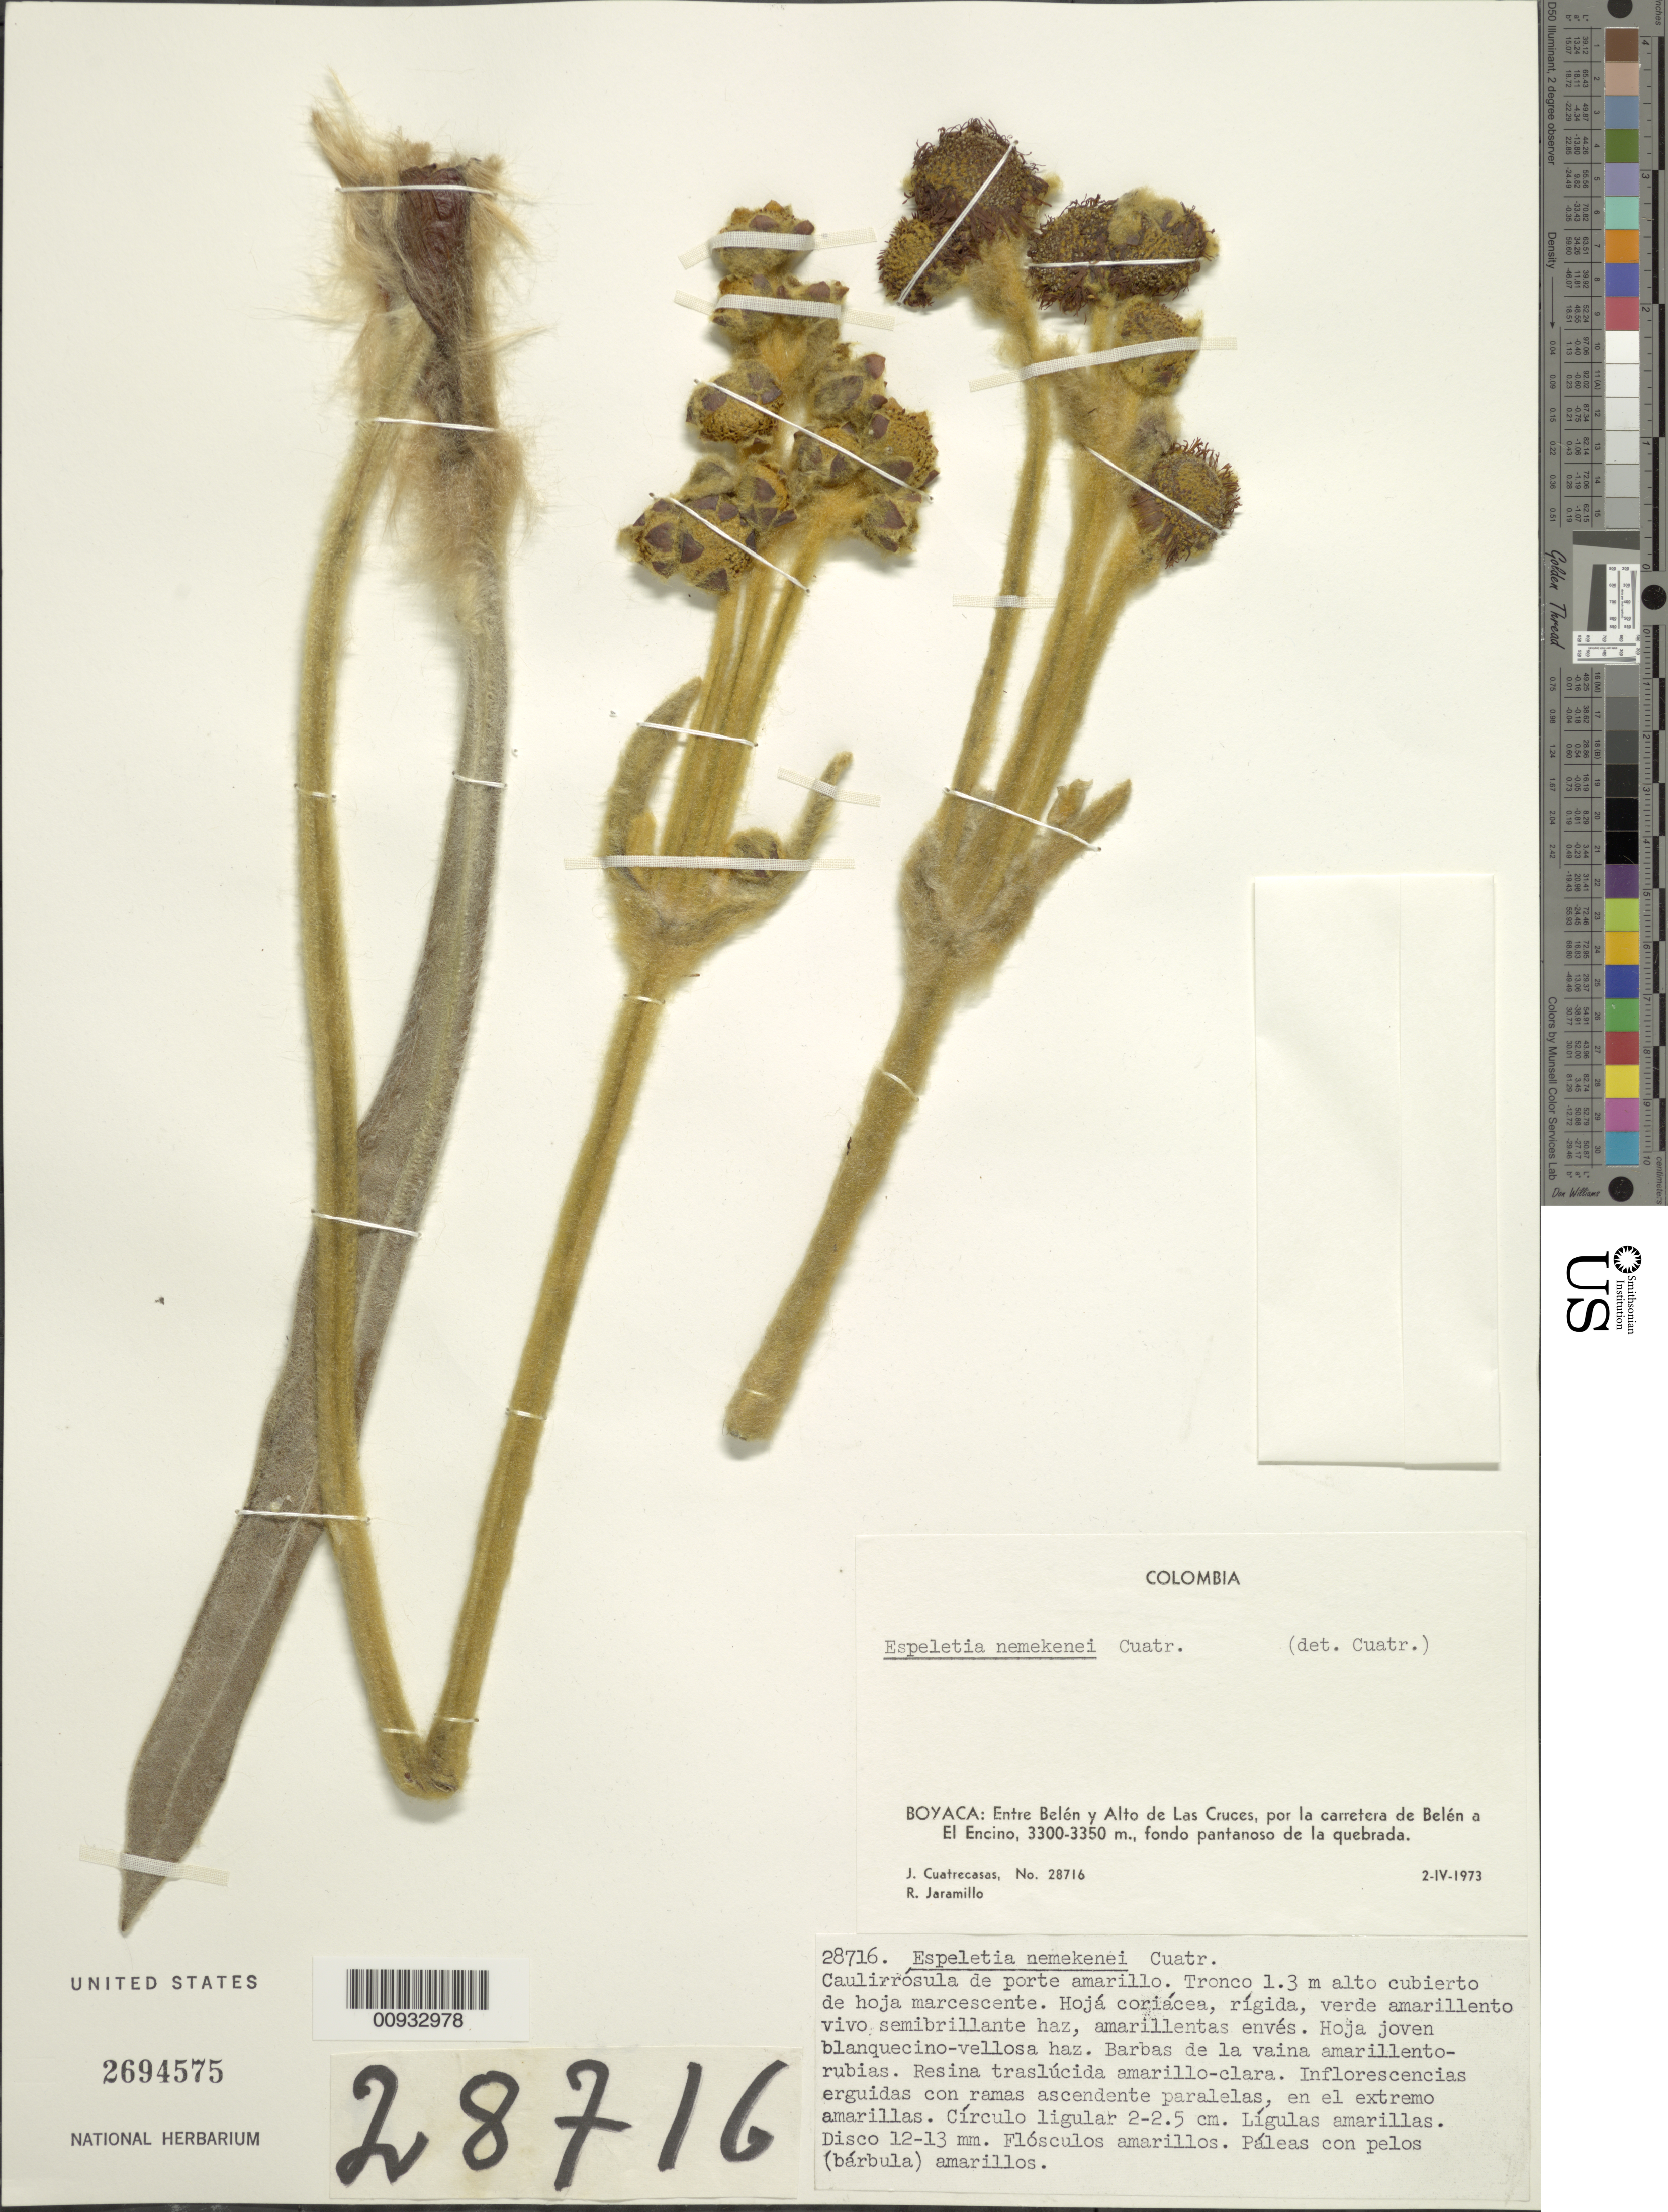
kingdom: Plantae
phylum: Tracheophyta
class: Magnoliopsida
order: Asterales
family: Asteraceae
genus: Espeletia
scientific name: Espeletia nemekenei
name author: Cuatrec.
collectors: J. Cuatrecasas & R. Jaramillo M.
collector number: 28716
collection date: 1973-04-02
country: Colombia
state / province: Boyacá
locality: Entre Belen y Alto de Las Cruces, por la carretera de Belen a El Encino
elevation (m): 3300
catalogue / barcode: US 2694575